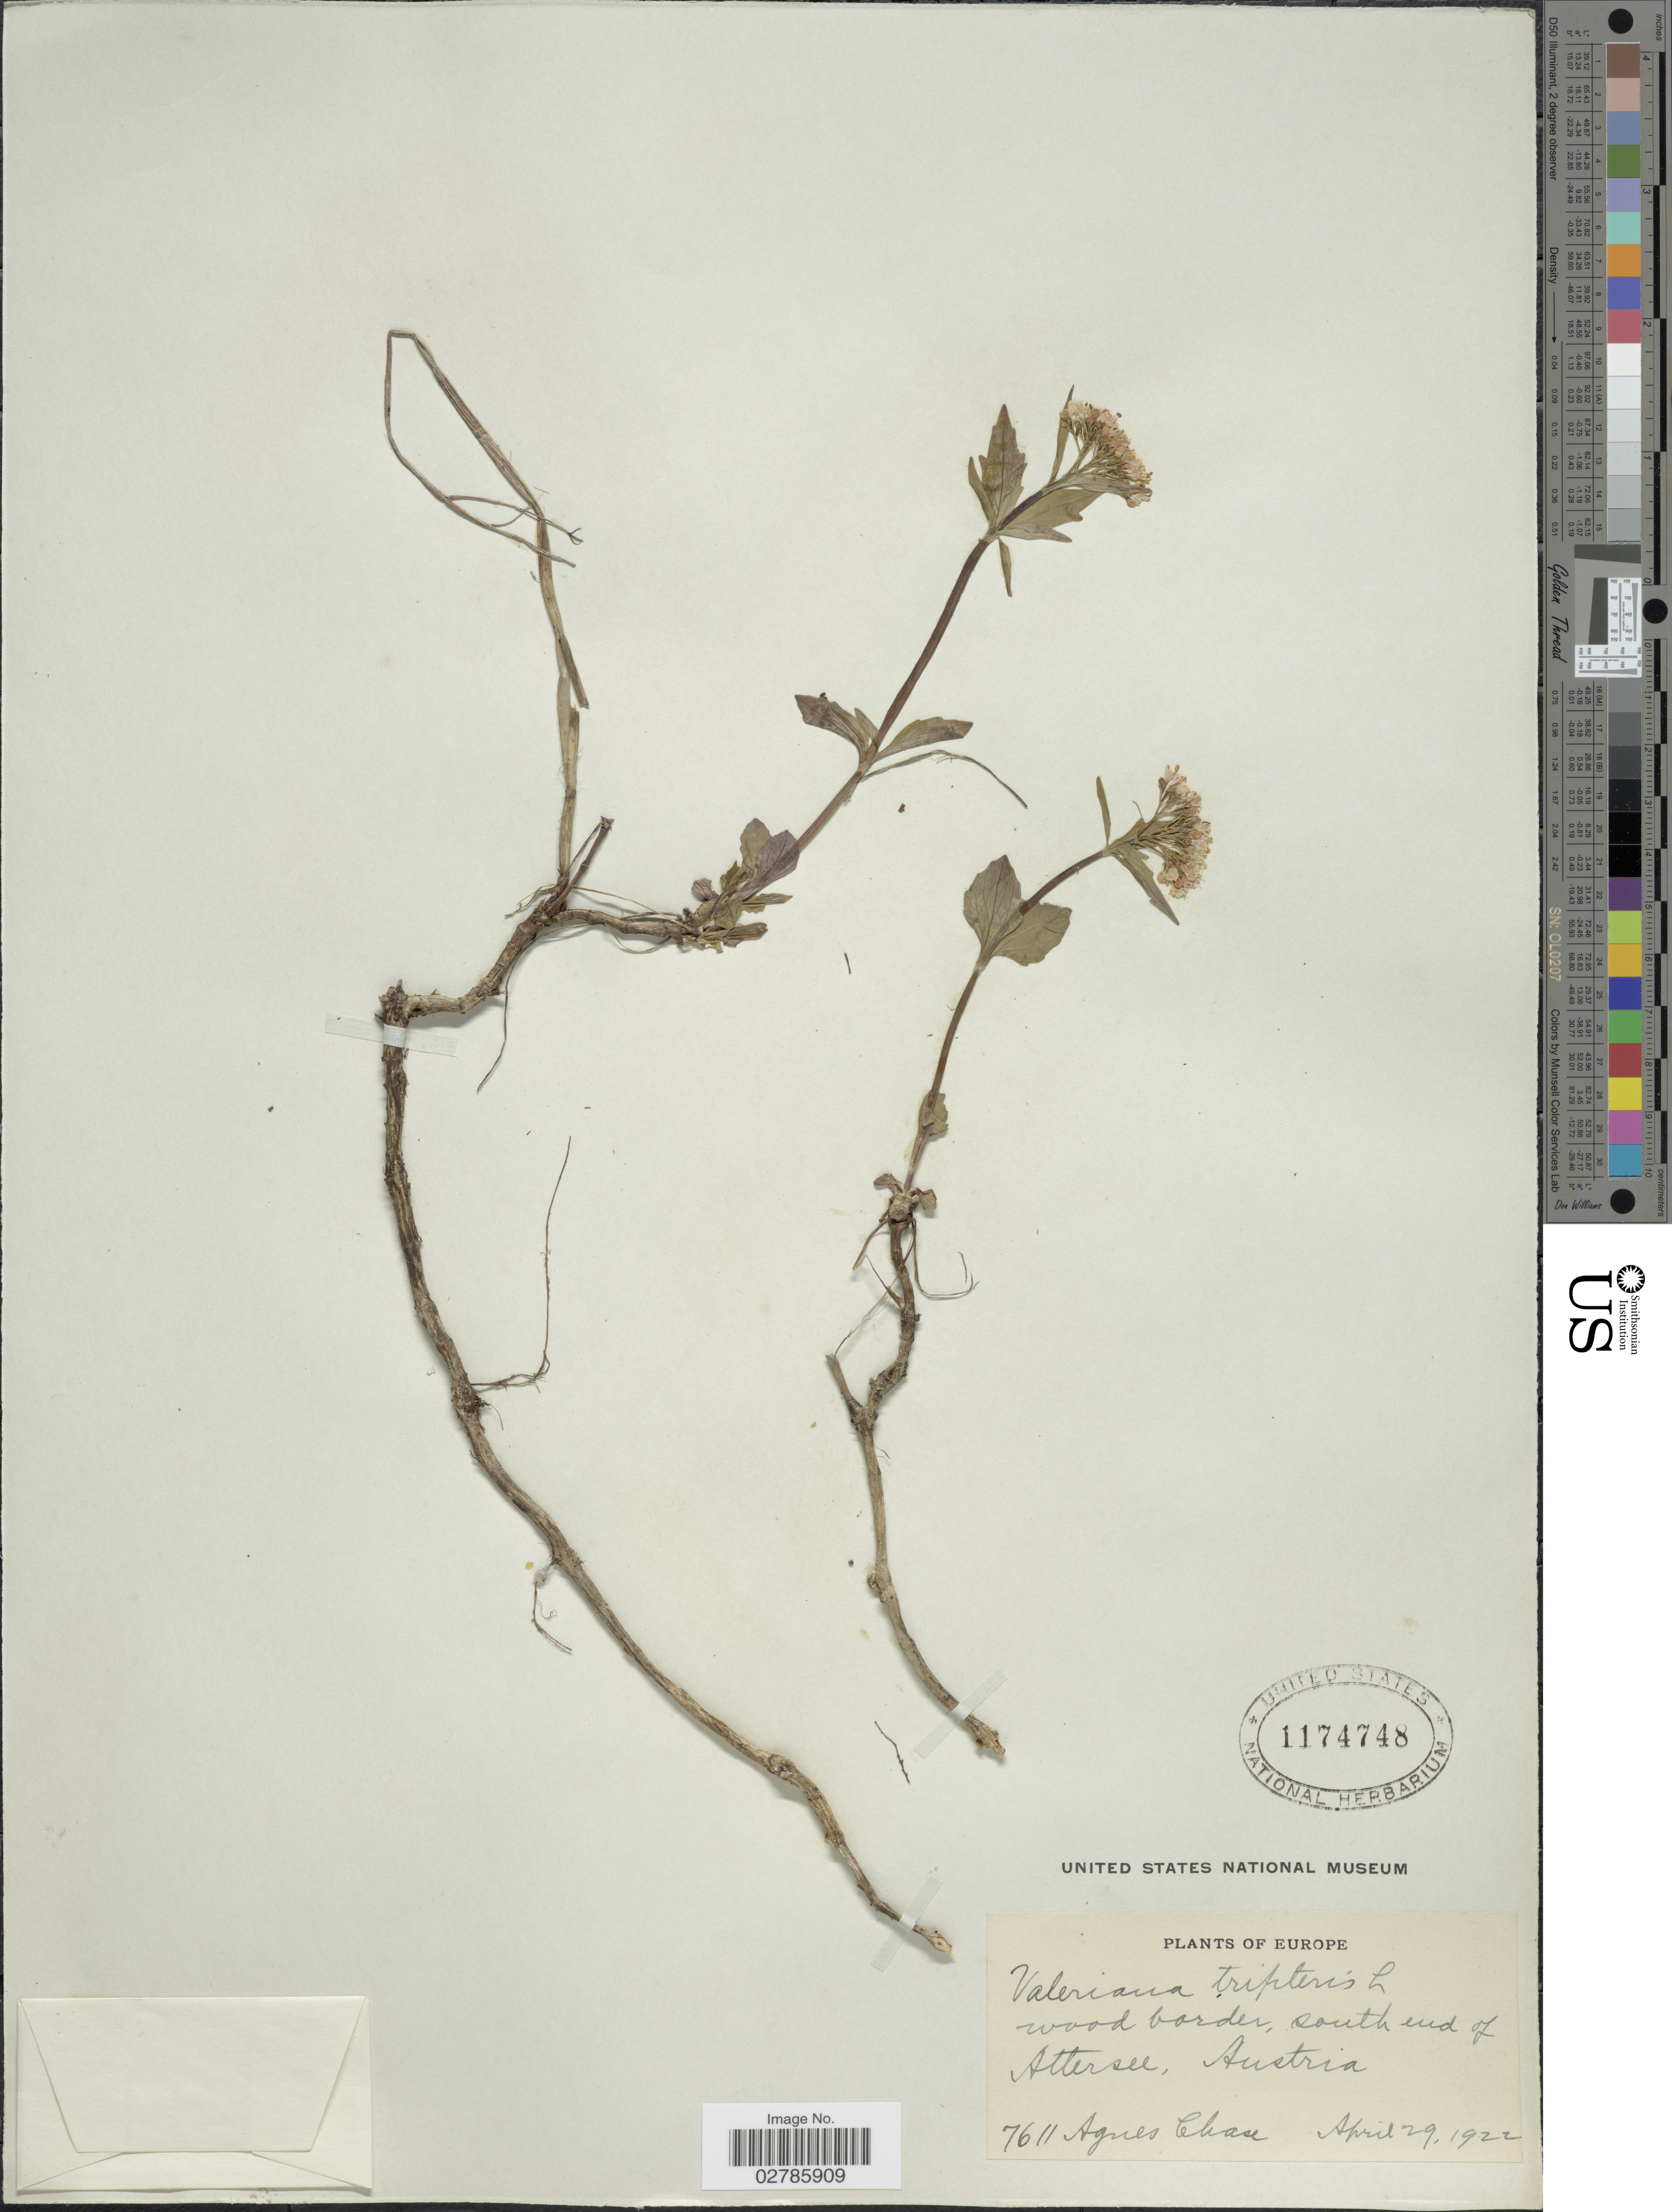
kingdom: Plantae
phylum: Tracheophyta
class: Magnoliopsida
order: Dipsacales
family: Caprifoliaceae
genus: Valeriana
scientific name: Valeriana tripteris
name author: L.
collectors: A. Chase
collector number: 7611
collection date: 1922-04-29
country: Austria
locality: South end of Attersee.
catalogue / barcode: US 1174748